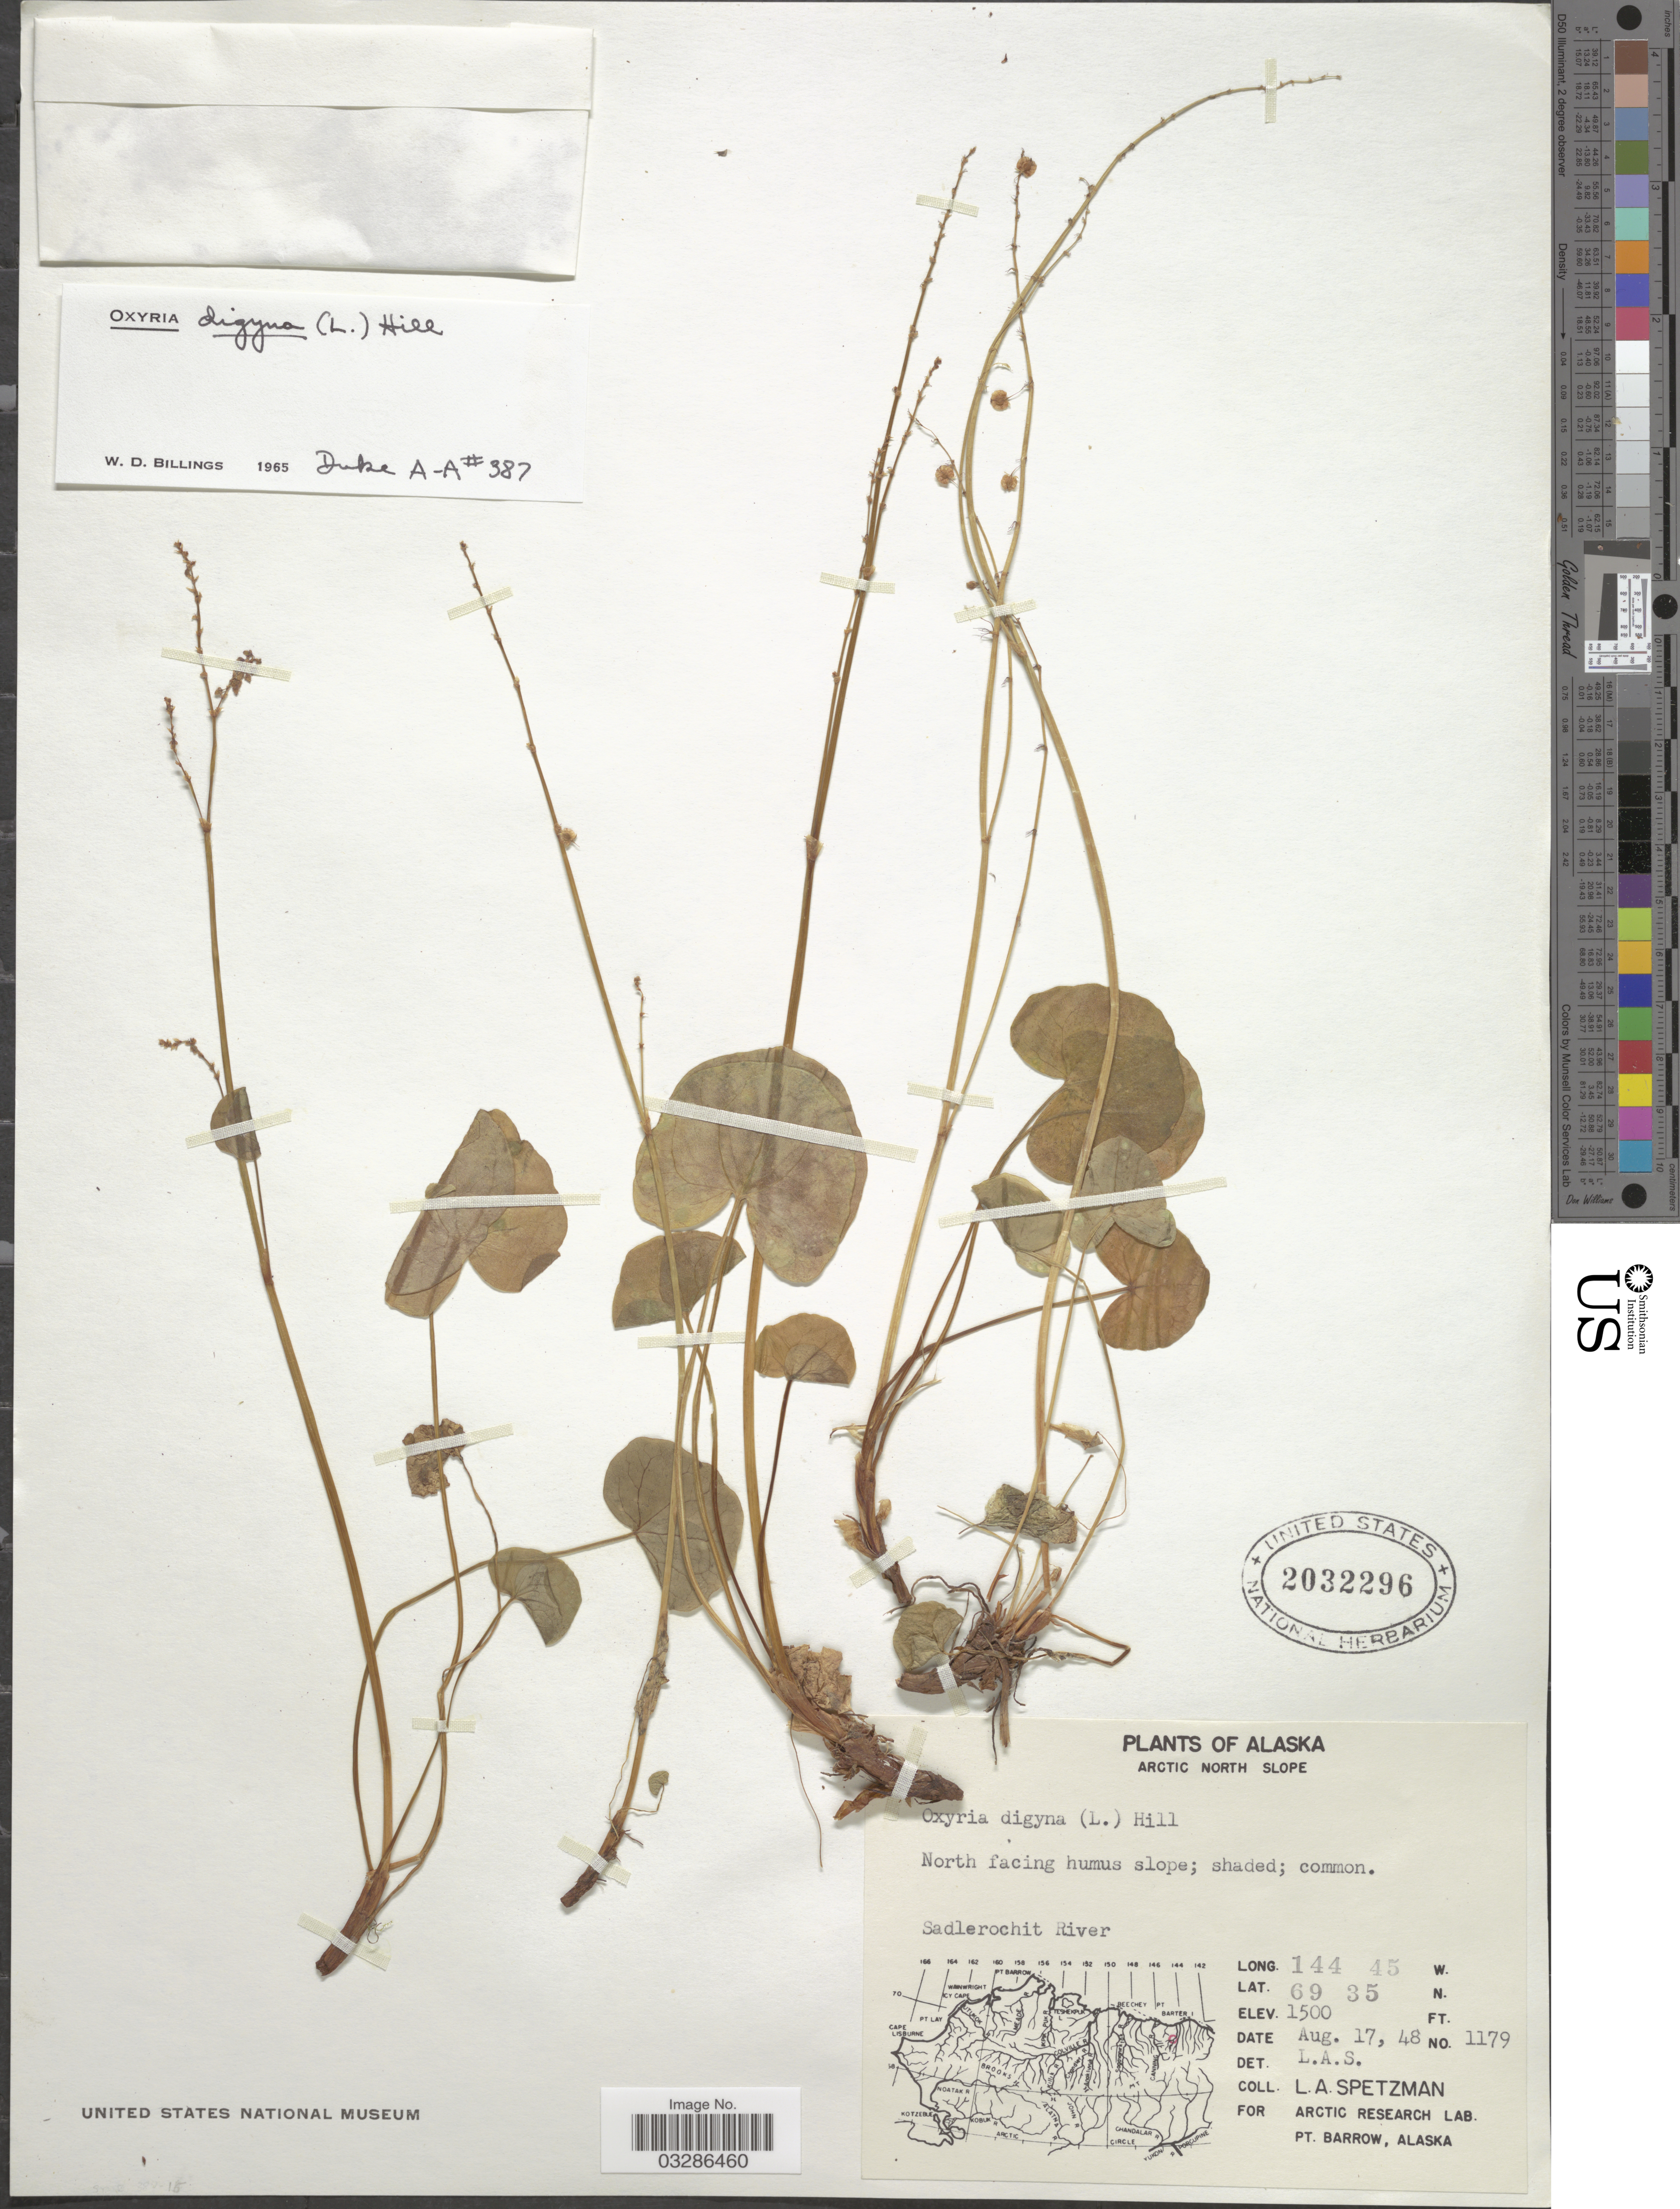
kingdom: Plantae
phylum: Tracheophyta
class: Magnoliopsida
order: Caryophyllales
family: Polygonaceae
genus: Oxyria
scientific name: Oxyria digyna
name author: (L.) Hill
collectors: L. Spetzman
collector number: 1179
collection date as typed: Transcribed d/m/y: 17/8/48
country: United States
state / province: Alaska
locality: Arctic North Slope. Sadlerochit River.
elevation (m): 457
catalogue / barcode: US 2032296